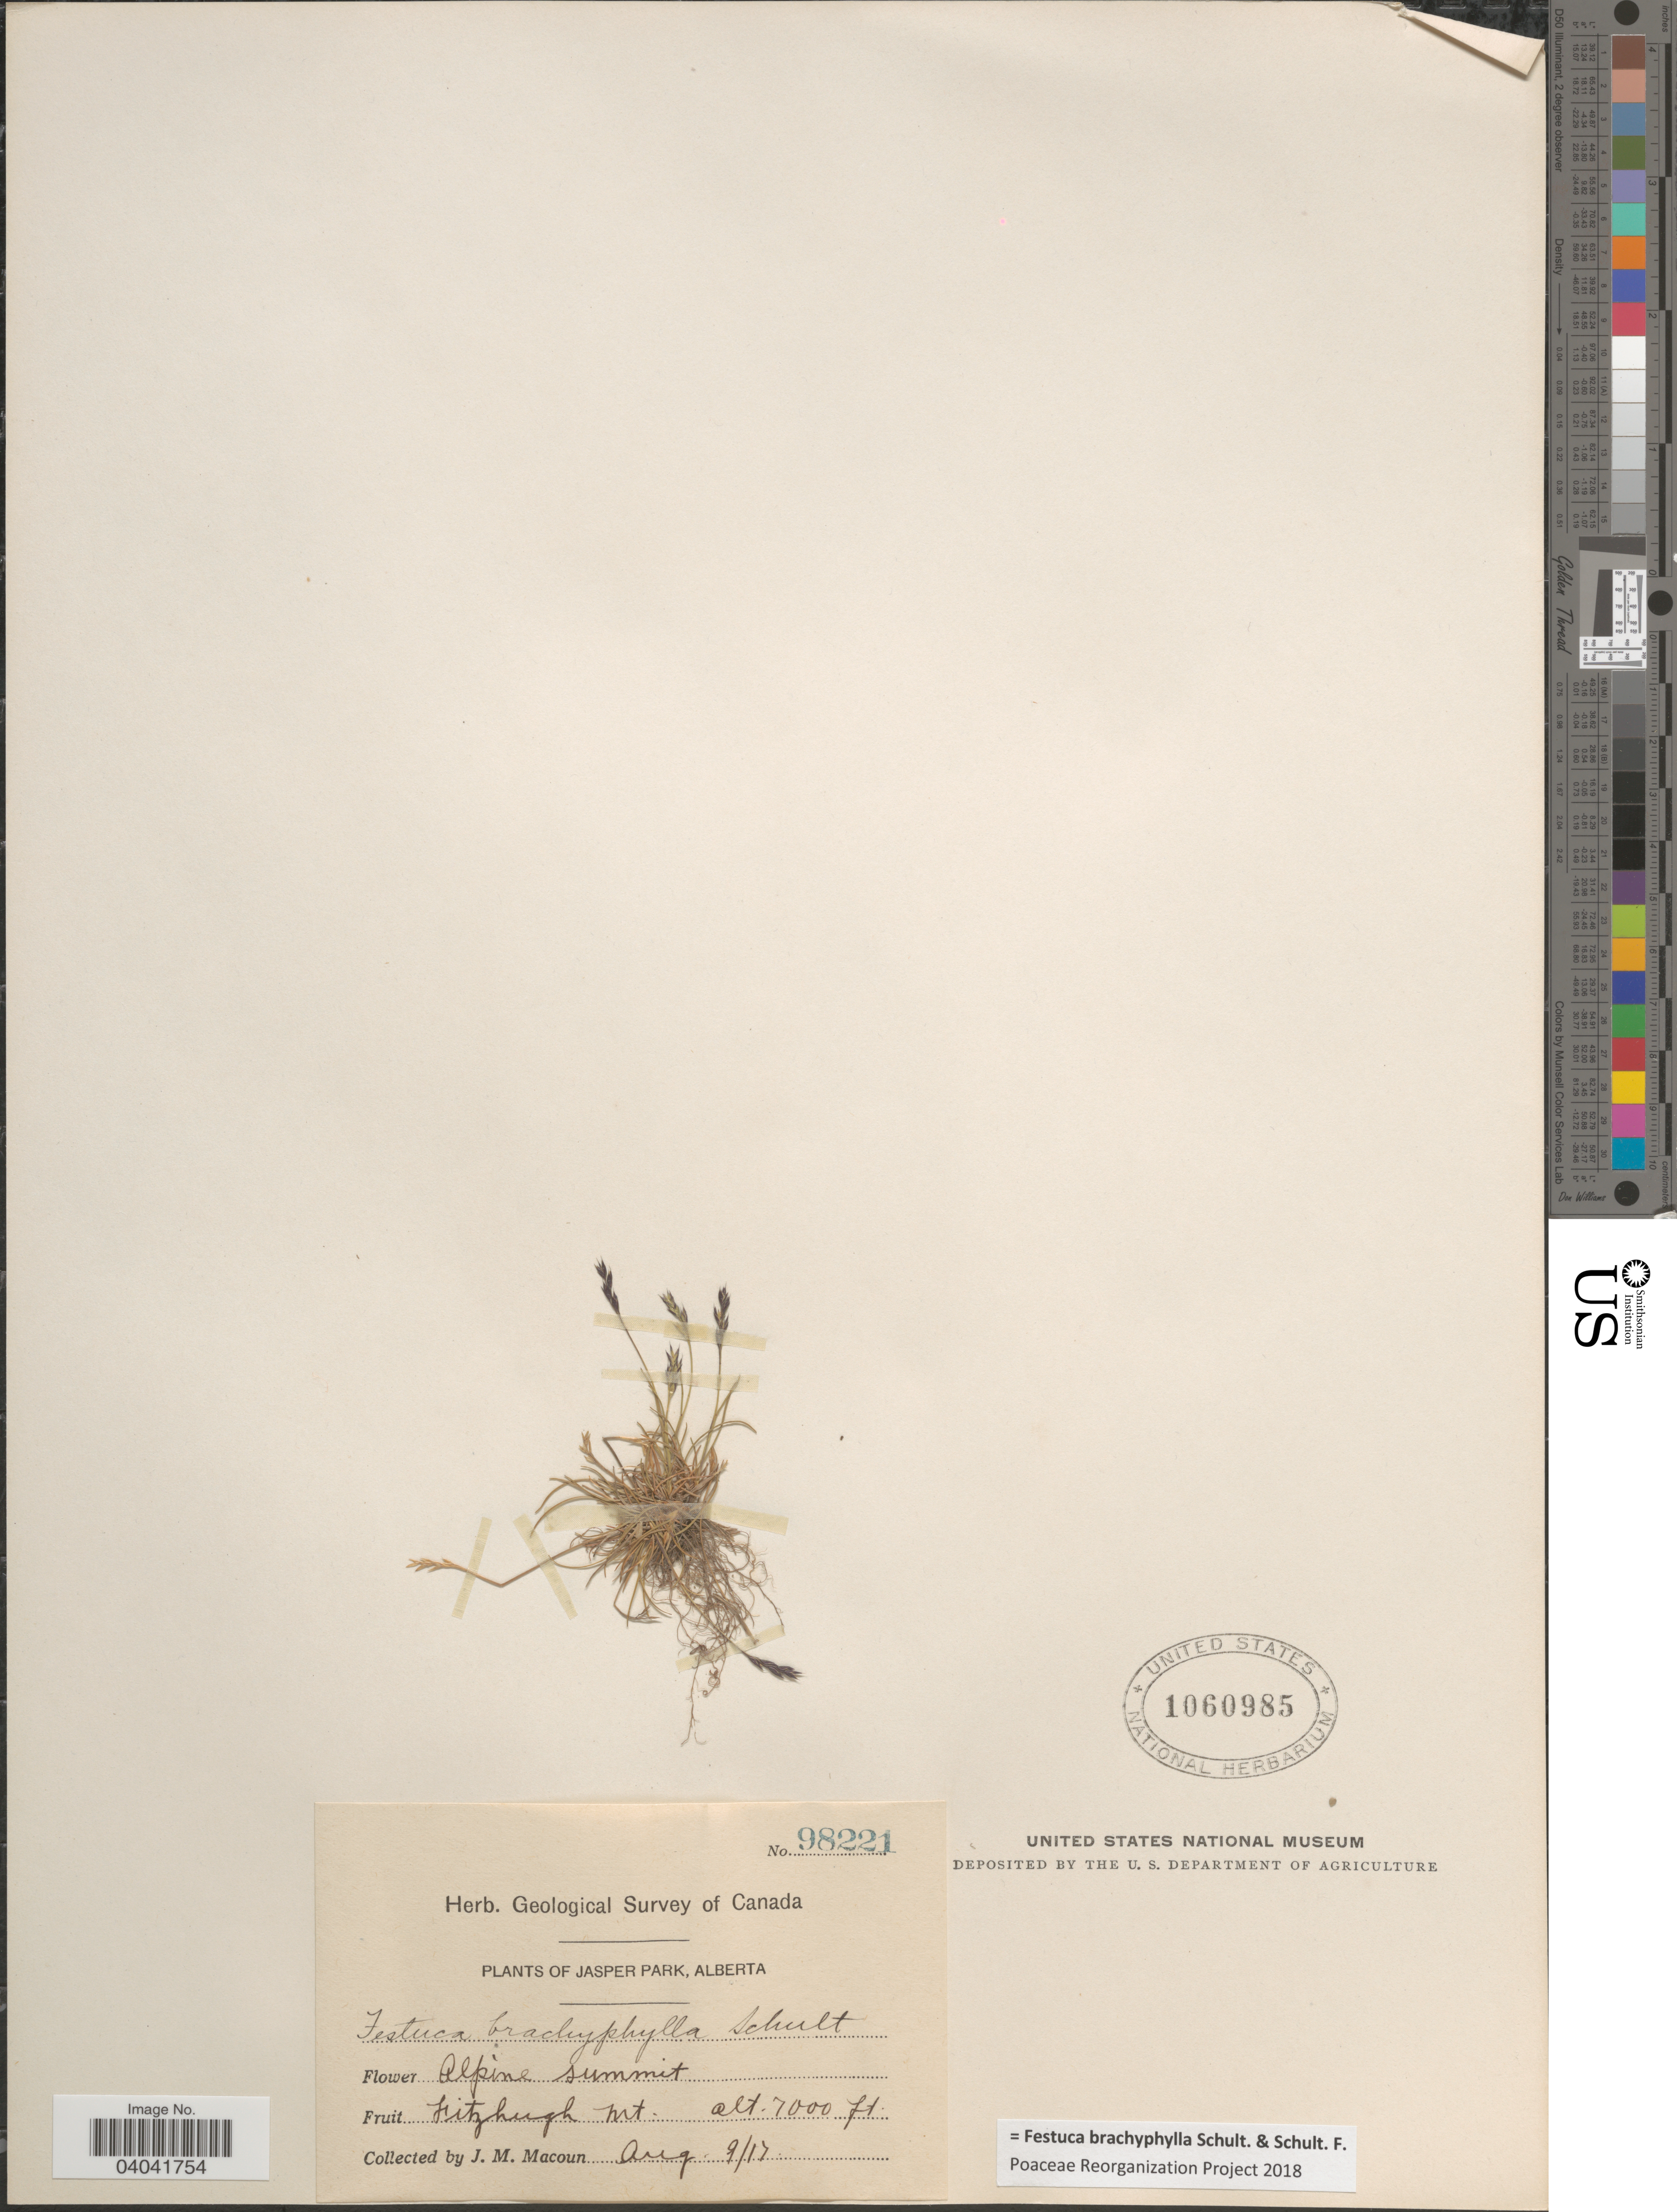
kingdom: Plantae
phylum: Tracheophyta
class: Liliopsida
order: Poales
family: Poaceae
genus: Festuca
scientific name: Festuca brachyphylla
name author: Schult. & Schult. f.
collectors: J. M. Macoun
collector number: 98221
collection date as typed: Transcribed d/m/y: 9/8/17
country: Canada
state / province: Alberta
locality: Jasper Park. Alpine Summit. Fitzhugh Mt.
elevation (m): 2134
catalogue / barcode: US 1060985